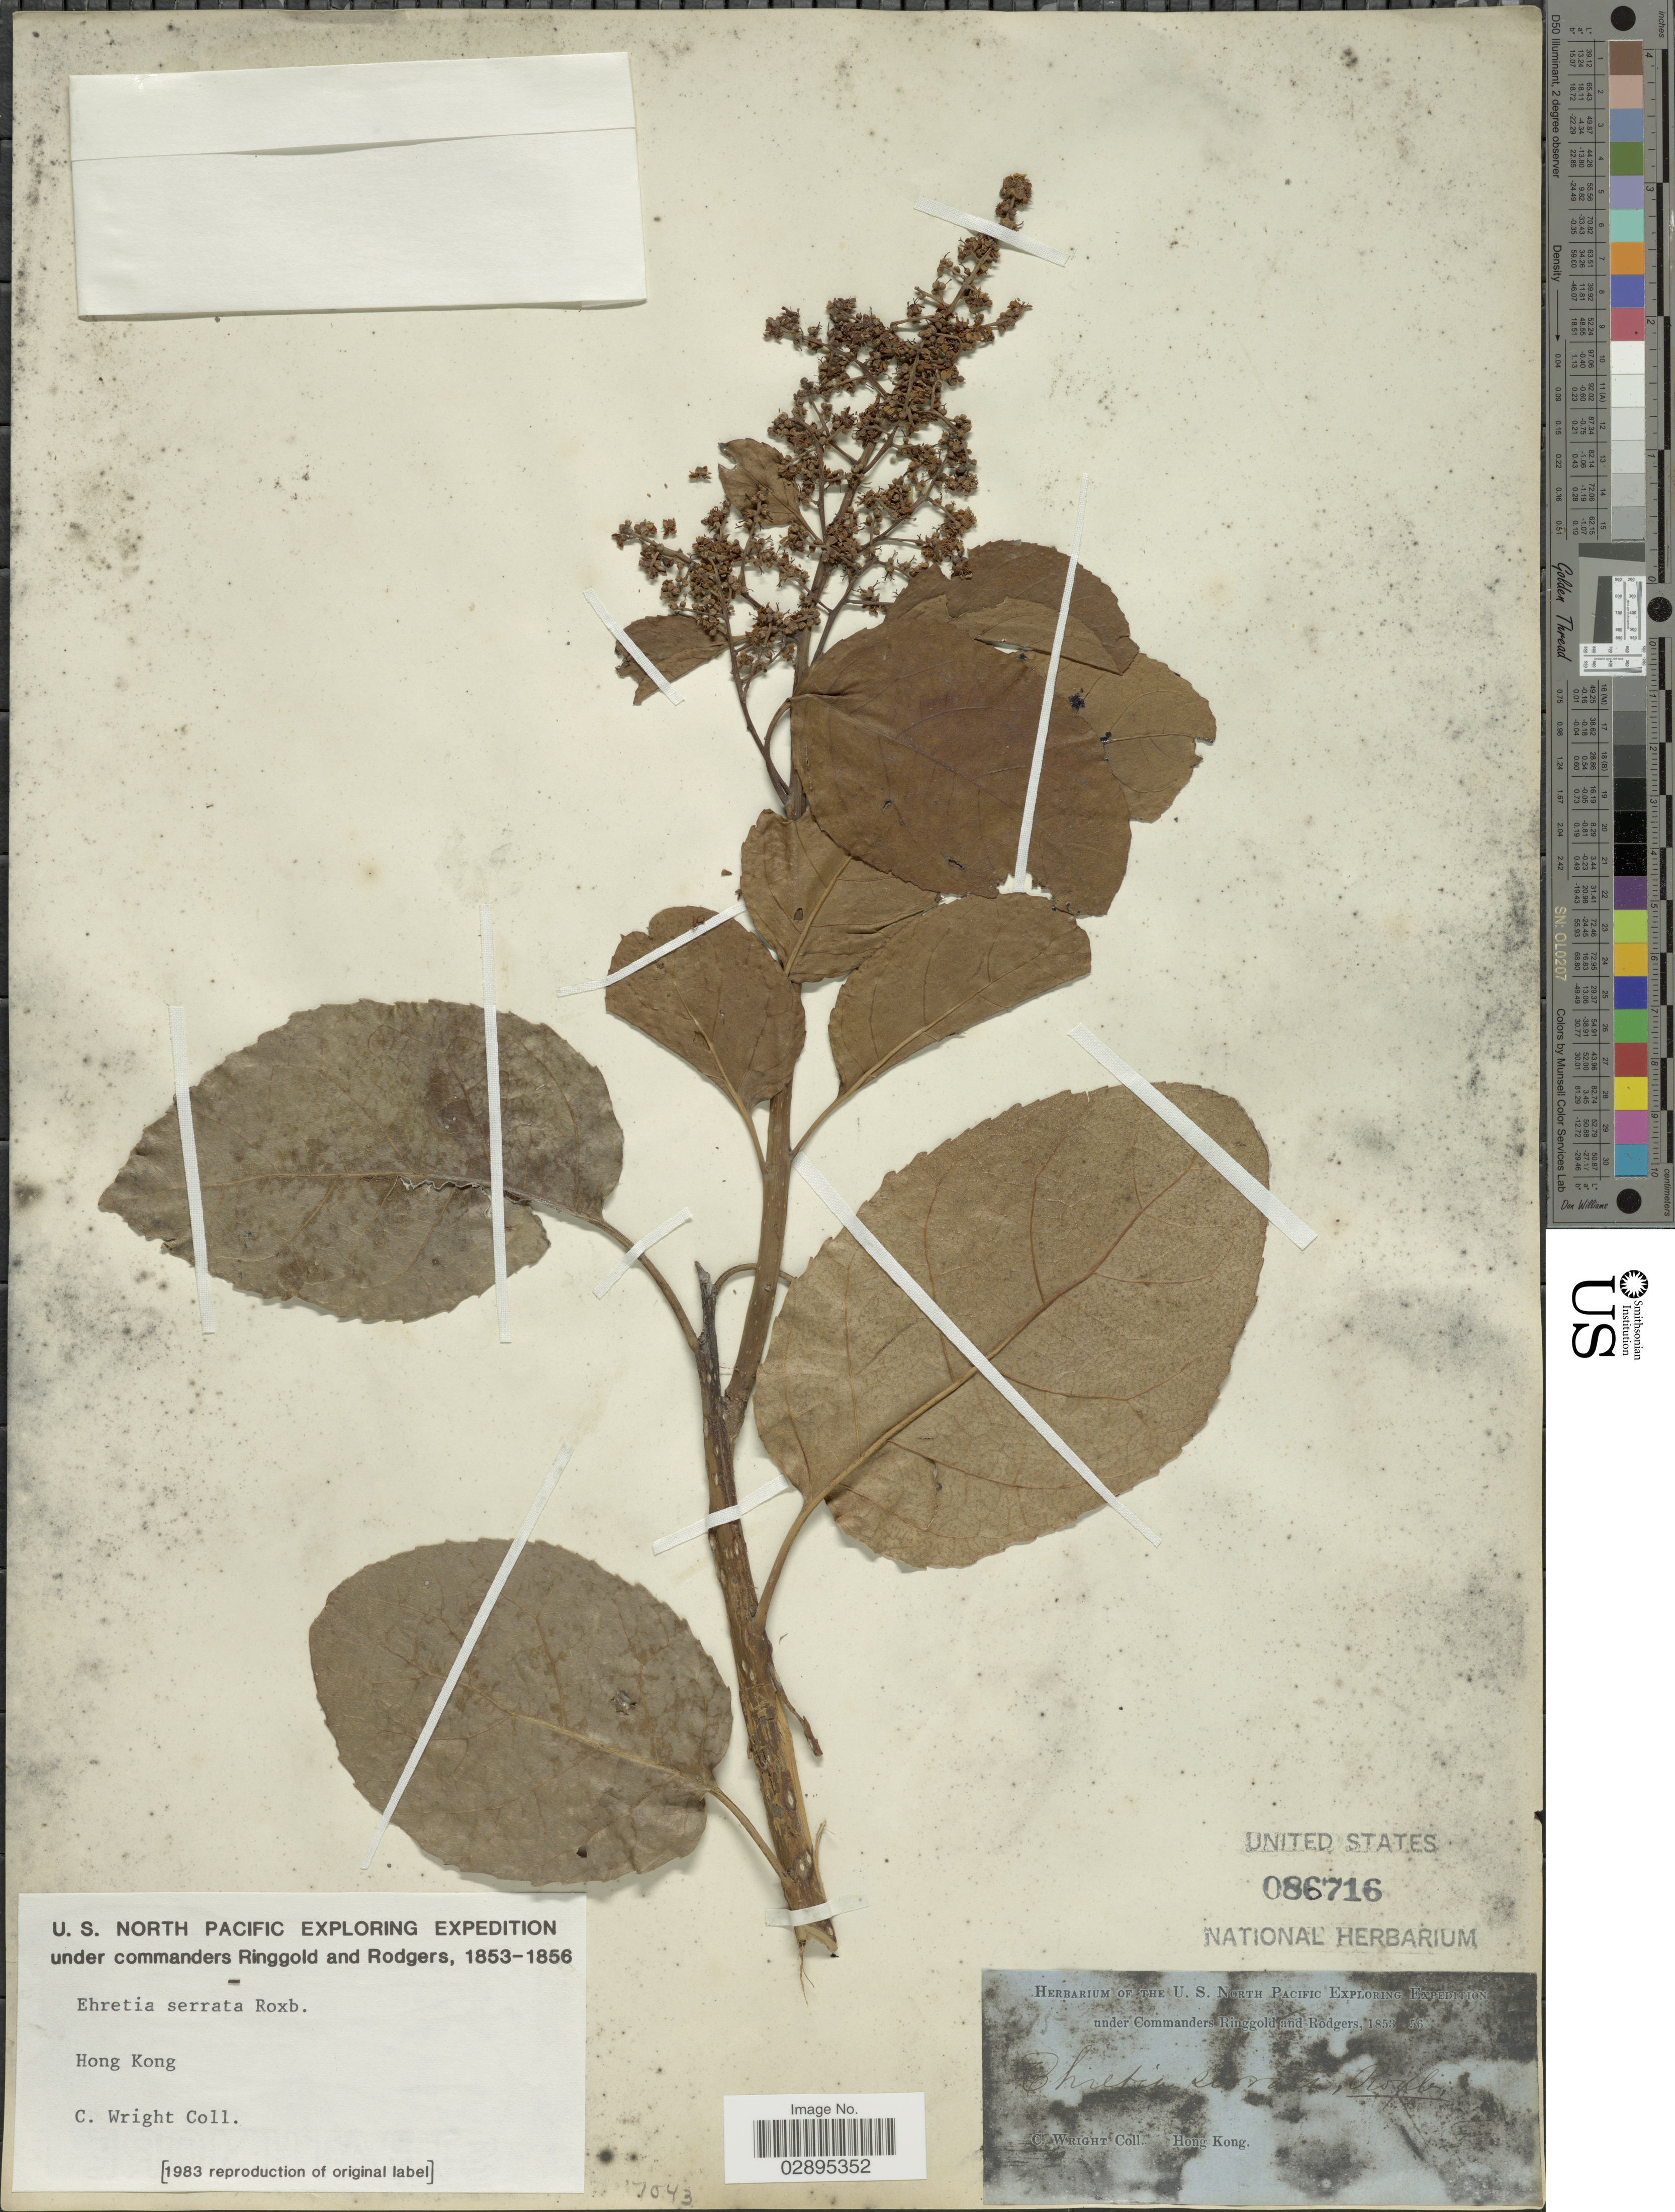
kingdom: Plantae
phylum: Tracheophyta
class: Magnoliopsida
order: Boraginales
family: Ehretiaceae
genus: Ehretia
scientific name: Ehretia serrata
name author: Roxb.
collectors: C. Wright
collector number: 415*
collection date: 1853/1856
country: China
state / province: Hong Kong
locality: North Pacific.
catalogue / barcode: US 86716